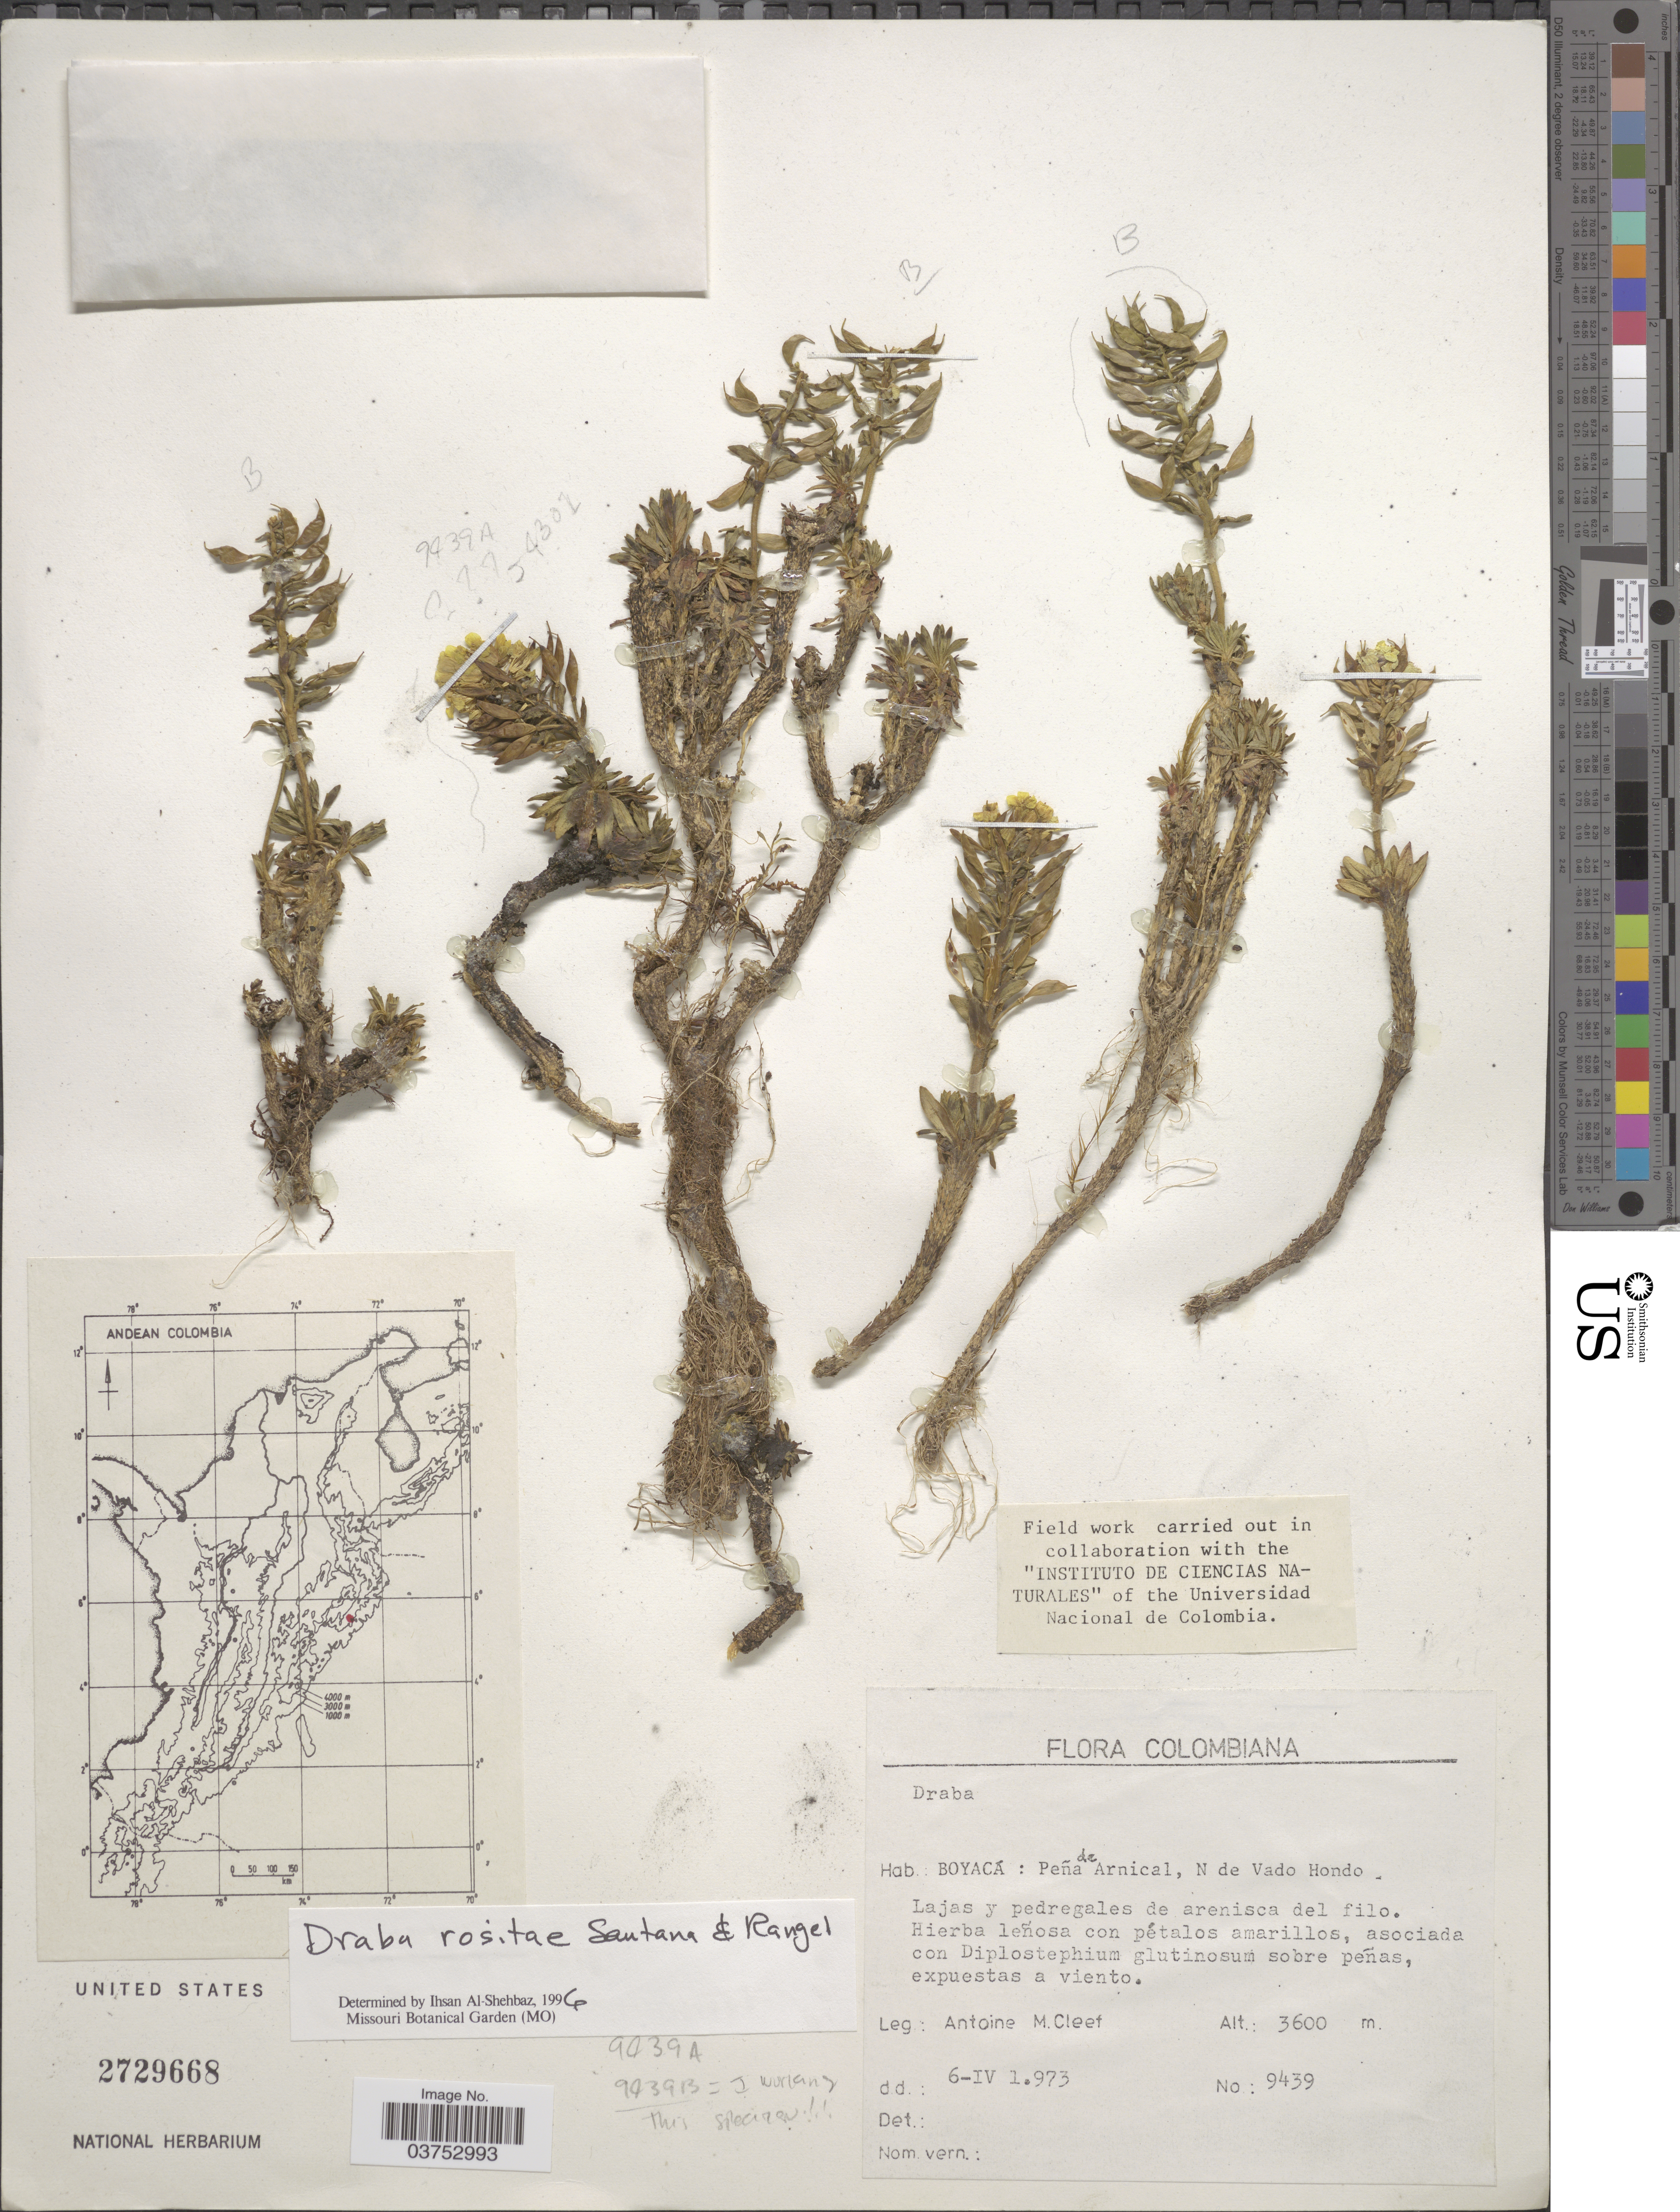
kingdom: Plantae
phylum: Tracheophyta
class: Magnoliopsida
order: Brassicales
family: Brassicaceae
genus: Draba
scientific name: Draba rositae subsp. rositae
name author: Santana & J.O. Rangel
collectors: A. M. Cleef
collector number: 9439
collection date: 1973-04-06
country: Colombia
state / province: Boyacá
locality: Peña de Arnical, N de Vado Hondo.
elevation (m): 3600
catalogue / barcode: US 2729668